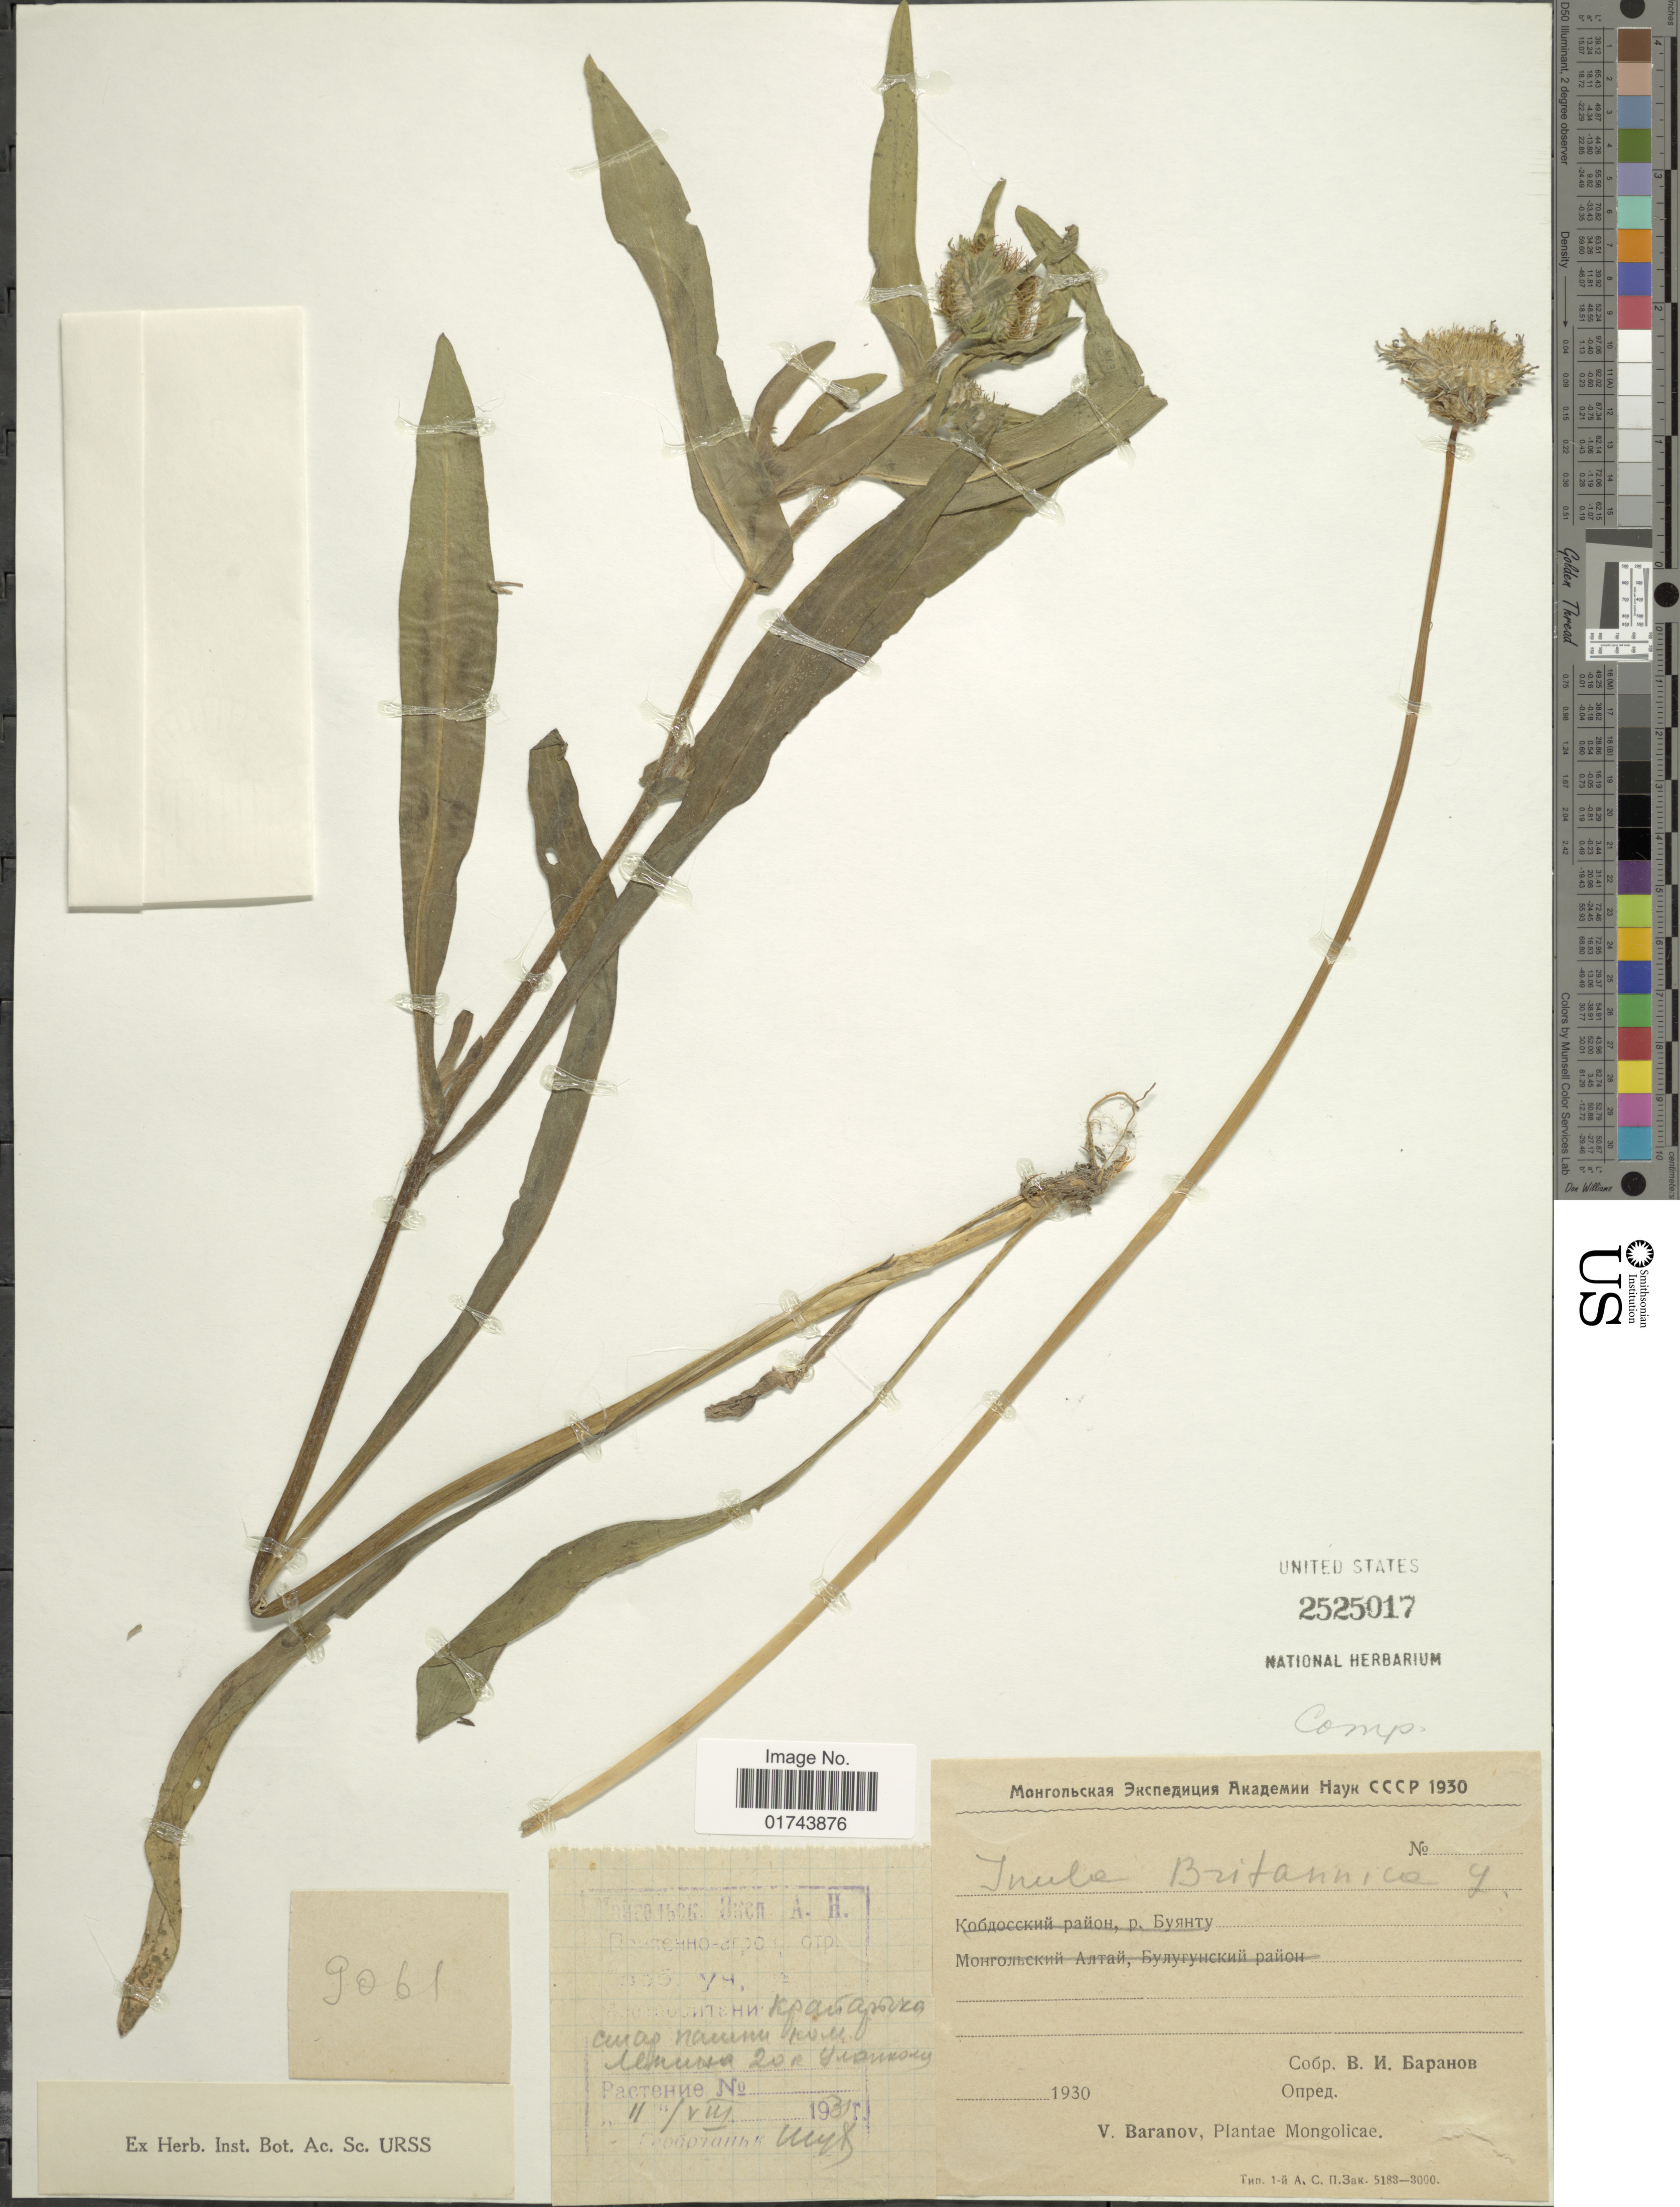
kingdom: Plantae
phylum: Tracheophyta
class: Magnoliopsida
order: Asterales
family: Asteraceae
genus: Inula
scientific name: Inula britannica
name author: L.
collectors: V. Baranov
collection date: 1930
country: Mongolia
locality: Mongolicae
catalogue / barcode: US 2525017